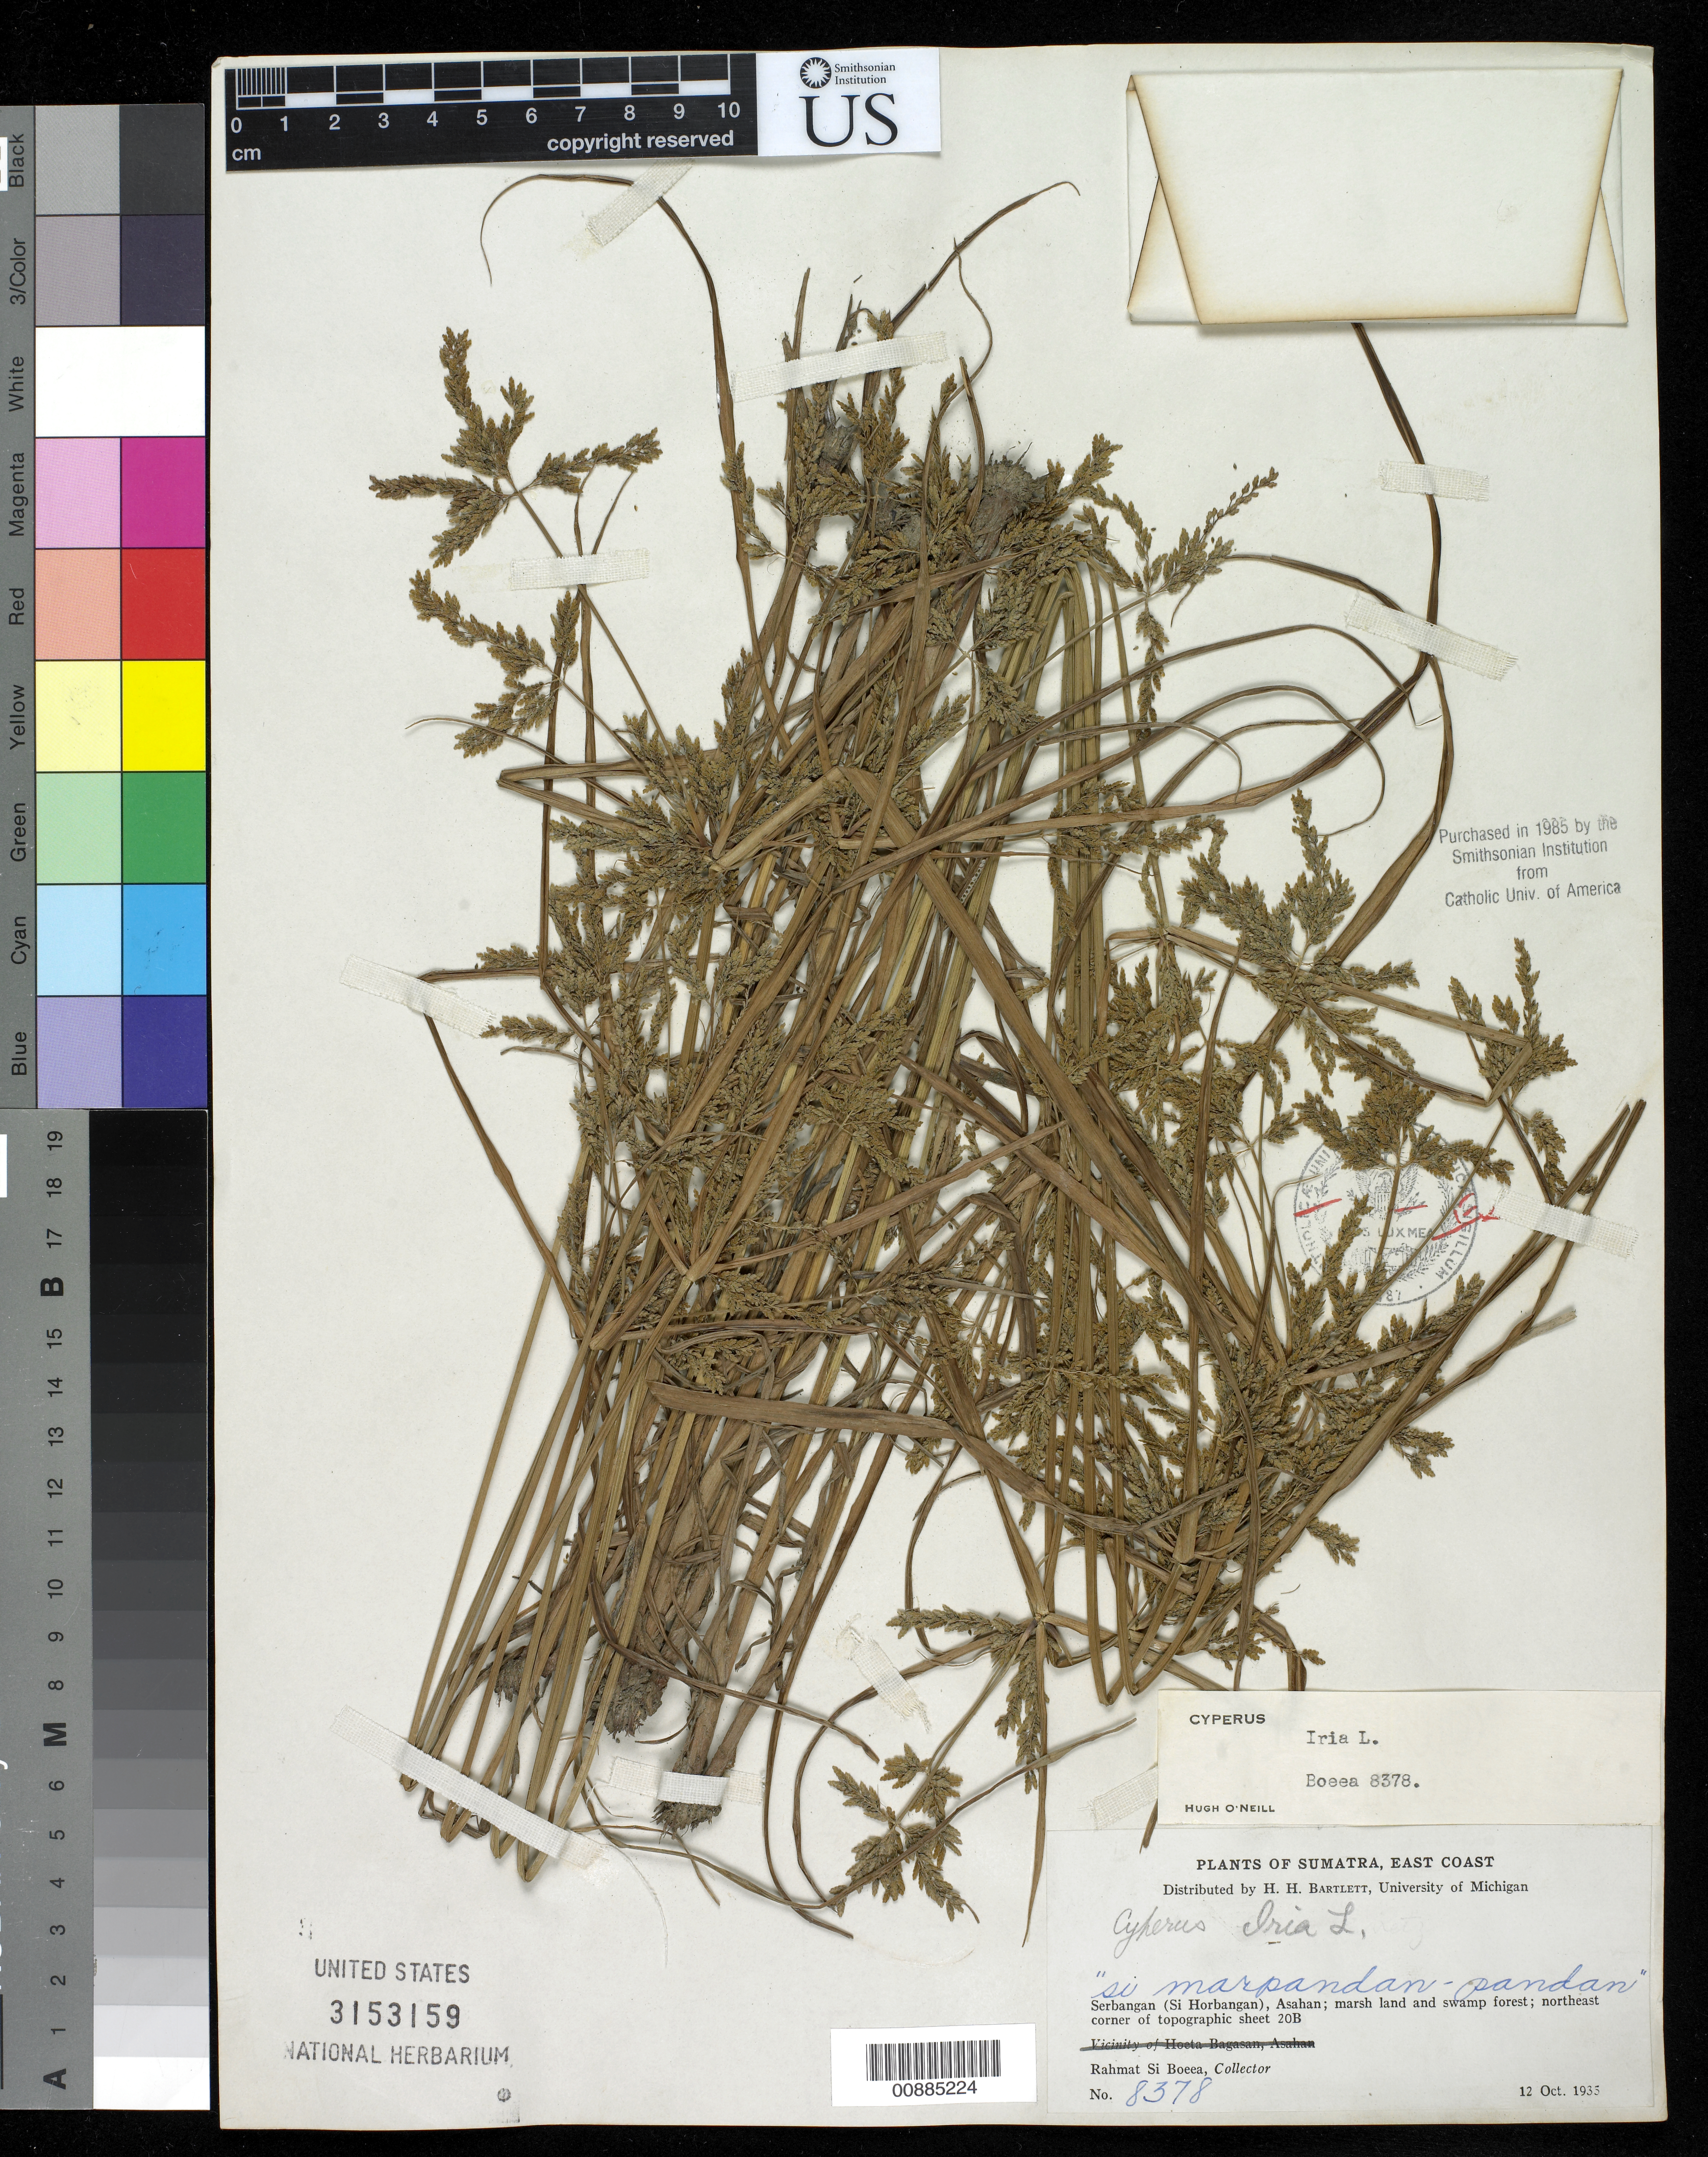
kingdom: Plantae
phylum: Tracheophyta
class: Liliopsida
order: Poales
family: Cyperaceae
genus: Cyperus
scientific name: Cyperus iria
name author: L.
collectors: Rahmat Si Boeea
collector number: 8378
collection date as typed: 12 Oct 1935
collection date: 1935-10-12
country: Indonesia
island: Sumatra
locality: Serbangan (Si Horbangan), Asahan.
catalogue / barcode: US 3153159